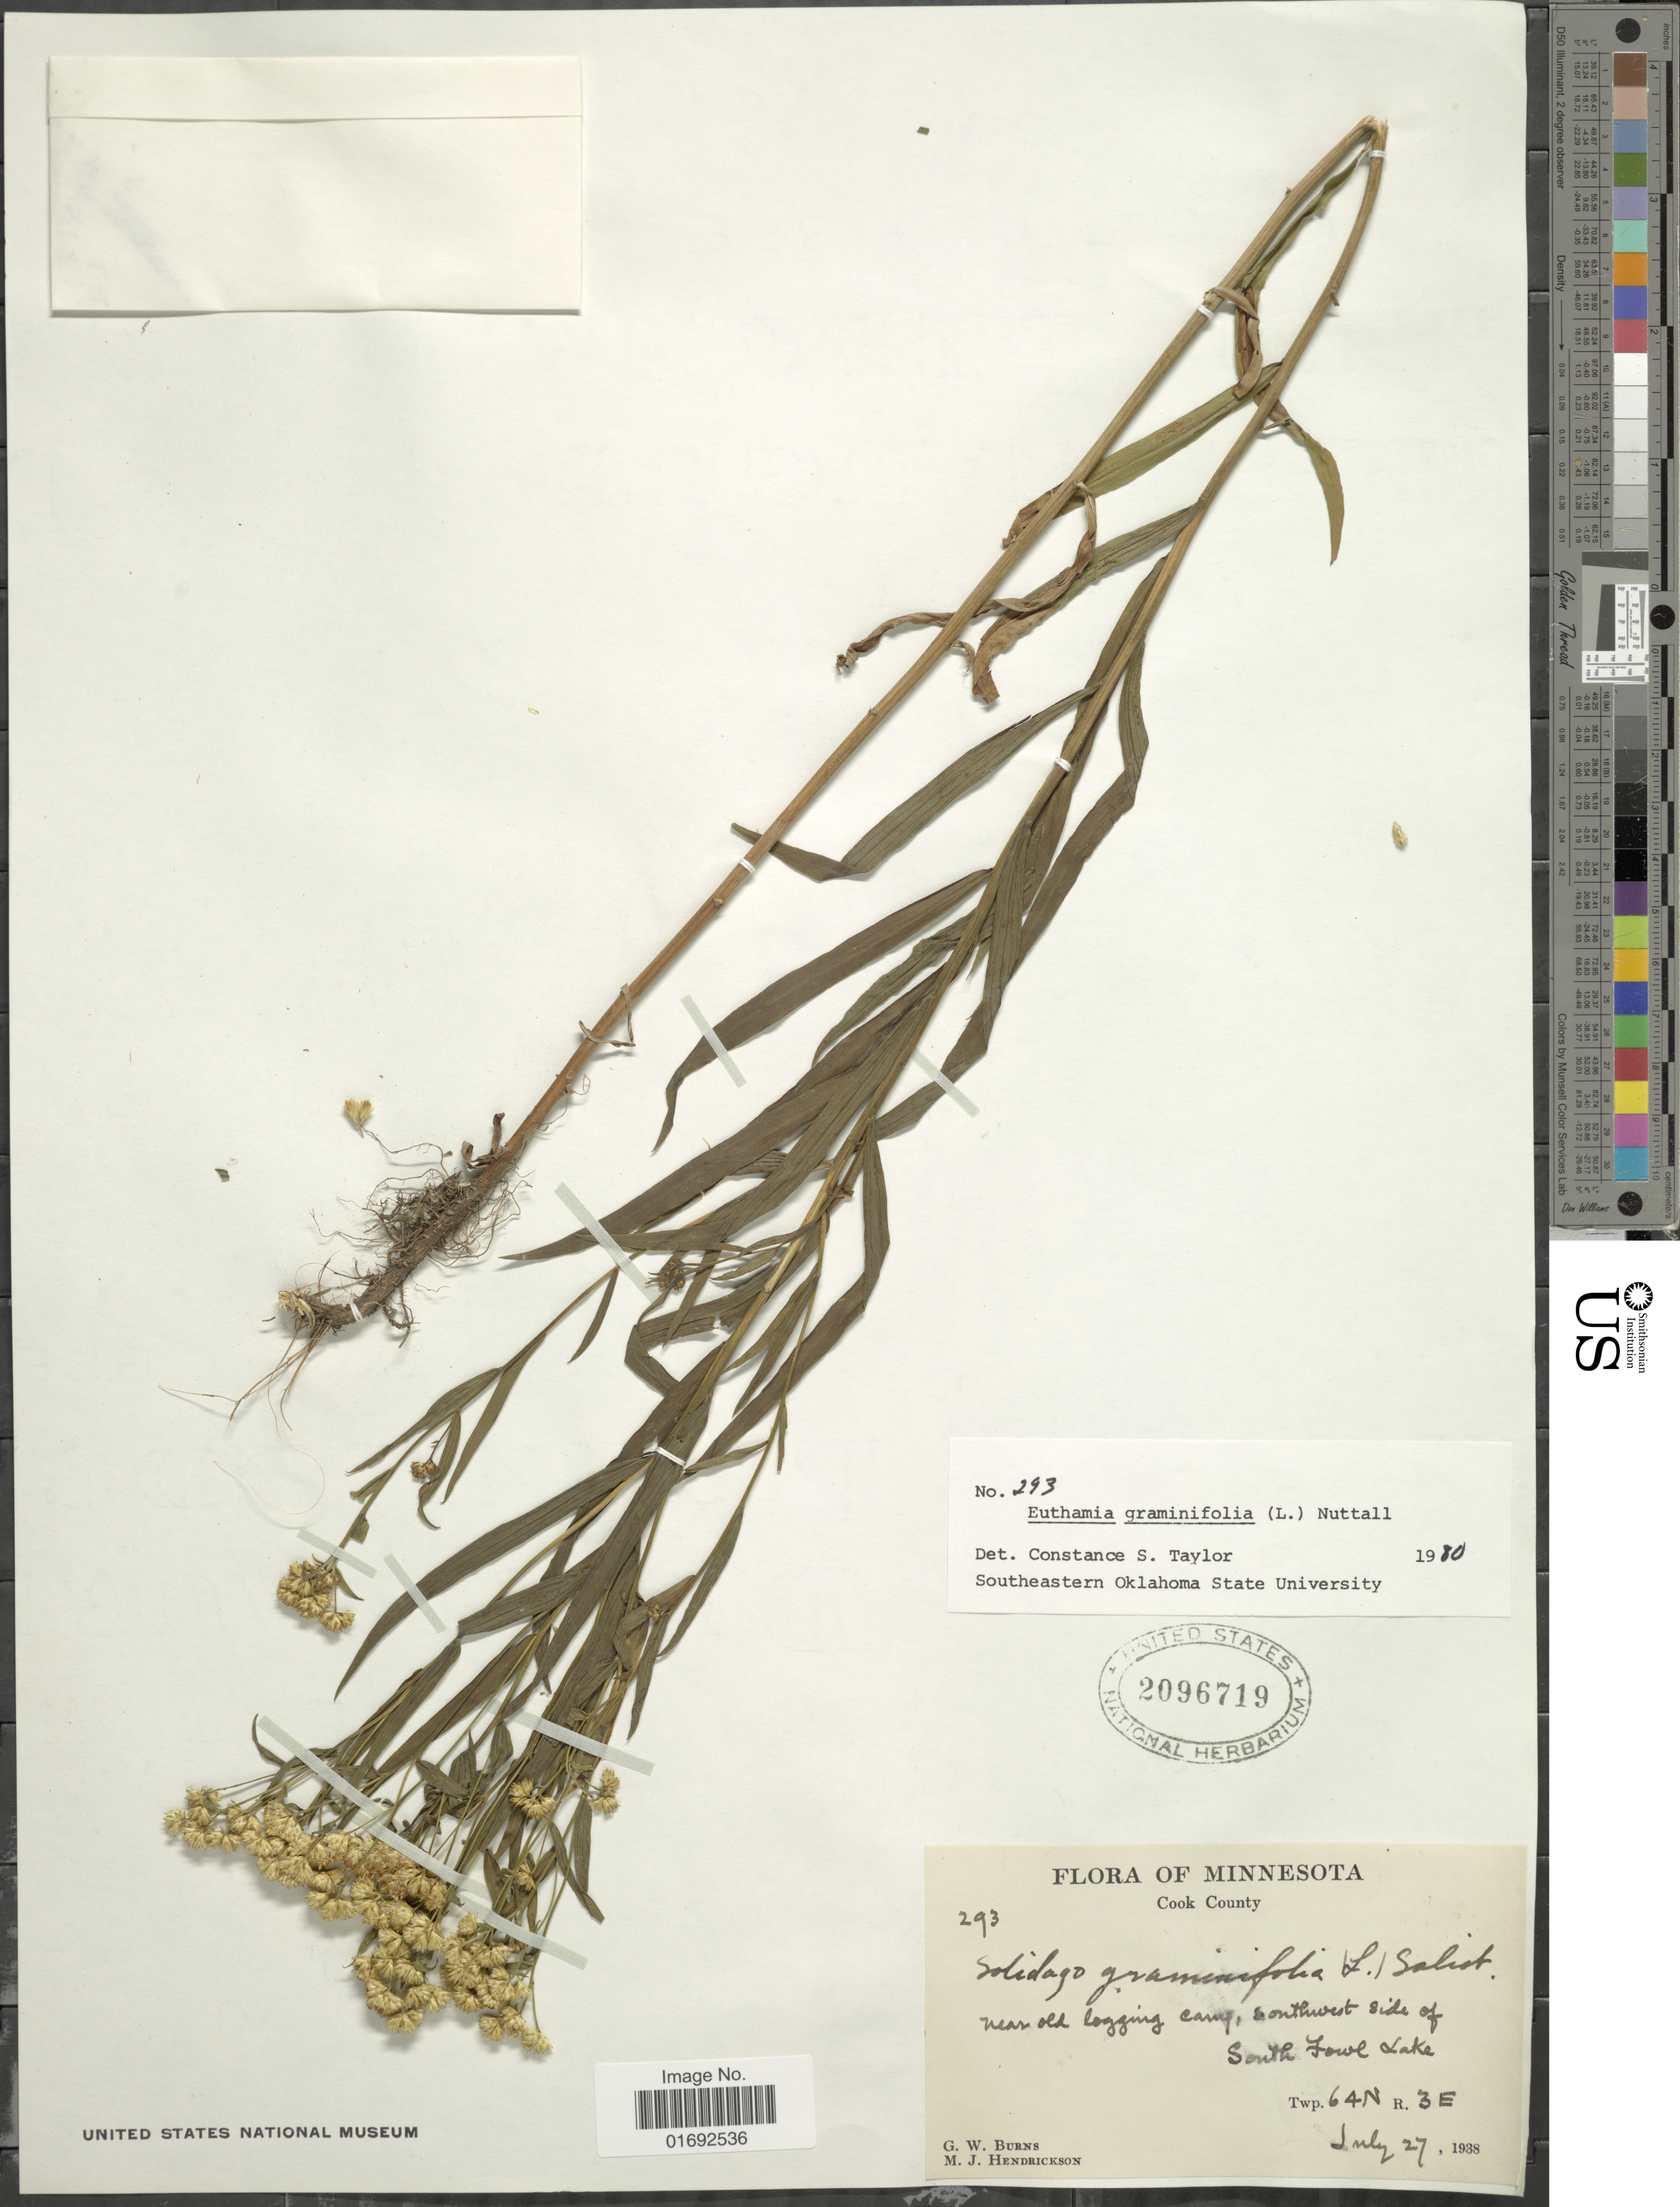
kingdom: Plantae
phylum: Tracheophyta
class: Magnoliopsida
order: Asterales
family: Asteraceae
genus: Euthamia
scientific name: Euthamia graminifolia var. major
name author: (Michx.) Moldenke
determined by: Urbatsch, Lowell E., Curator (LSU), Louisiana State University (UNITED STATES)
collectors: G. Burns & M. Hendrickson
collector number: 293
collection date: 1938-07-27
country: United States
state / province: Minnesota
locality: Cook County, southwest side of South Fowl Lake, Twp. 64N R. 3E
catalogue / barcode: US 2096719